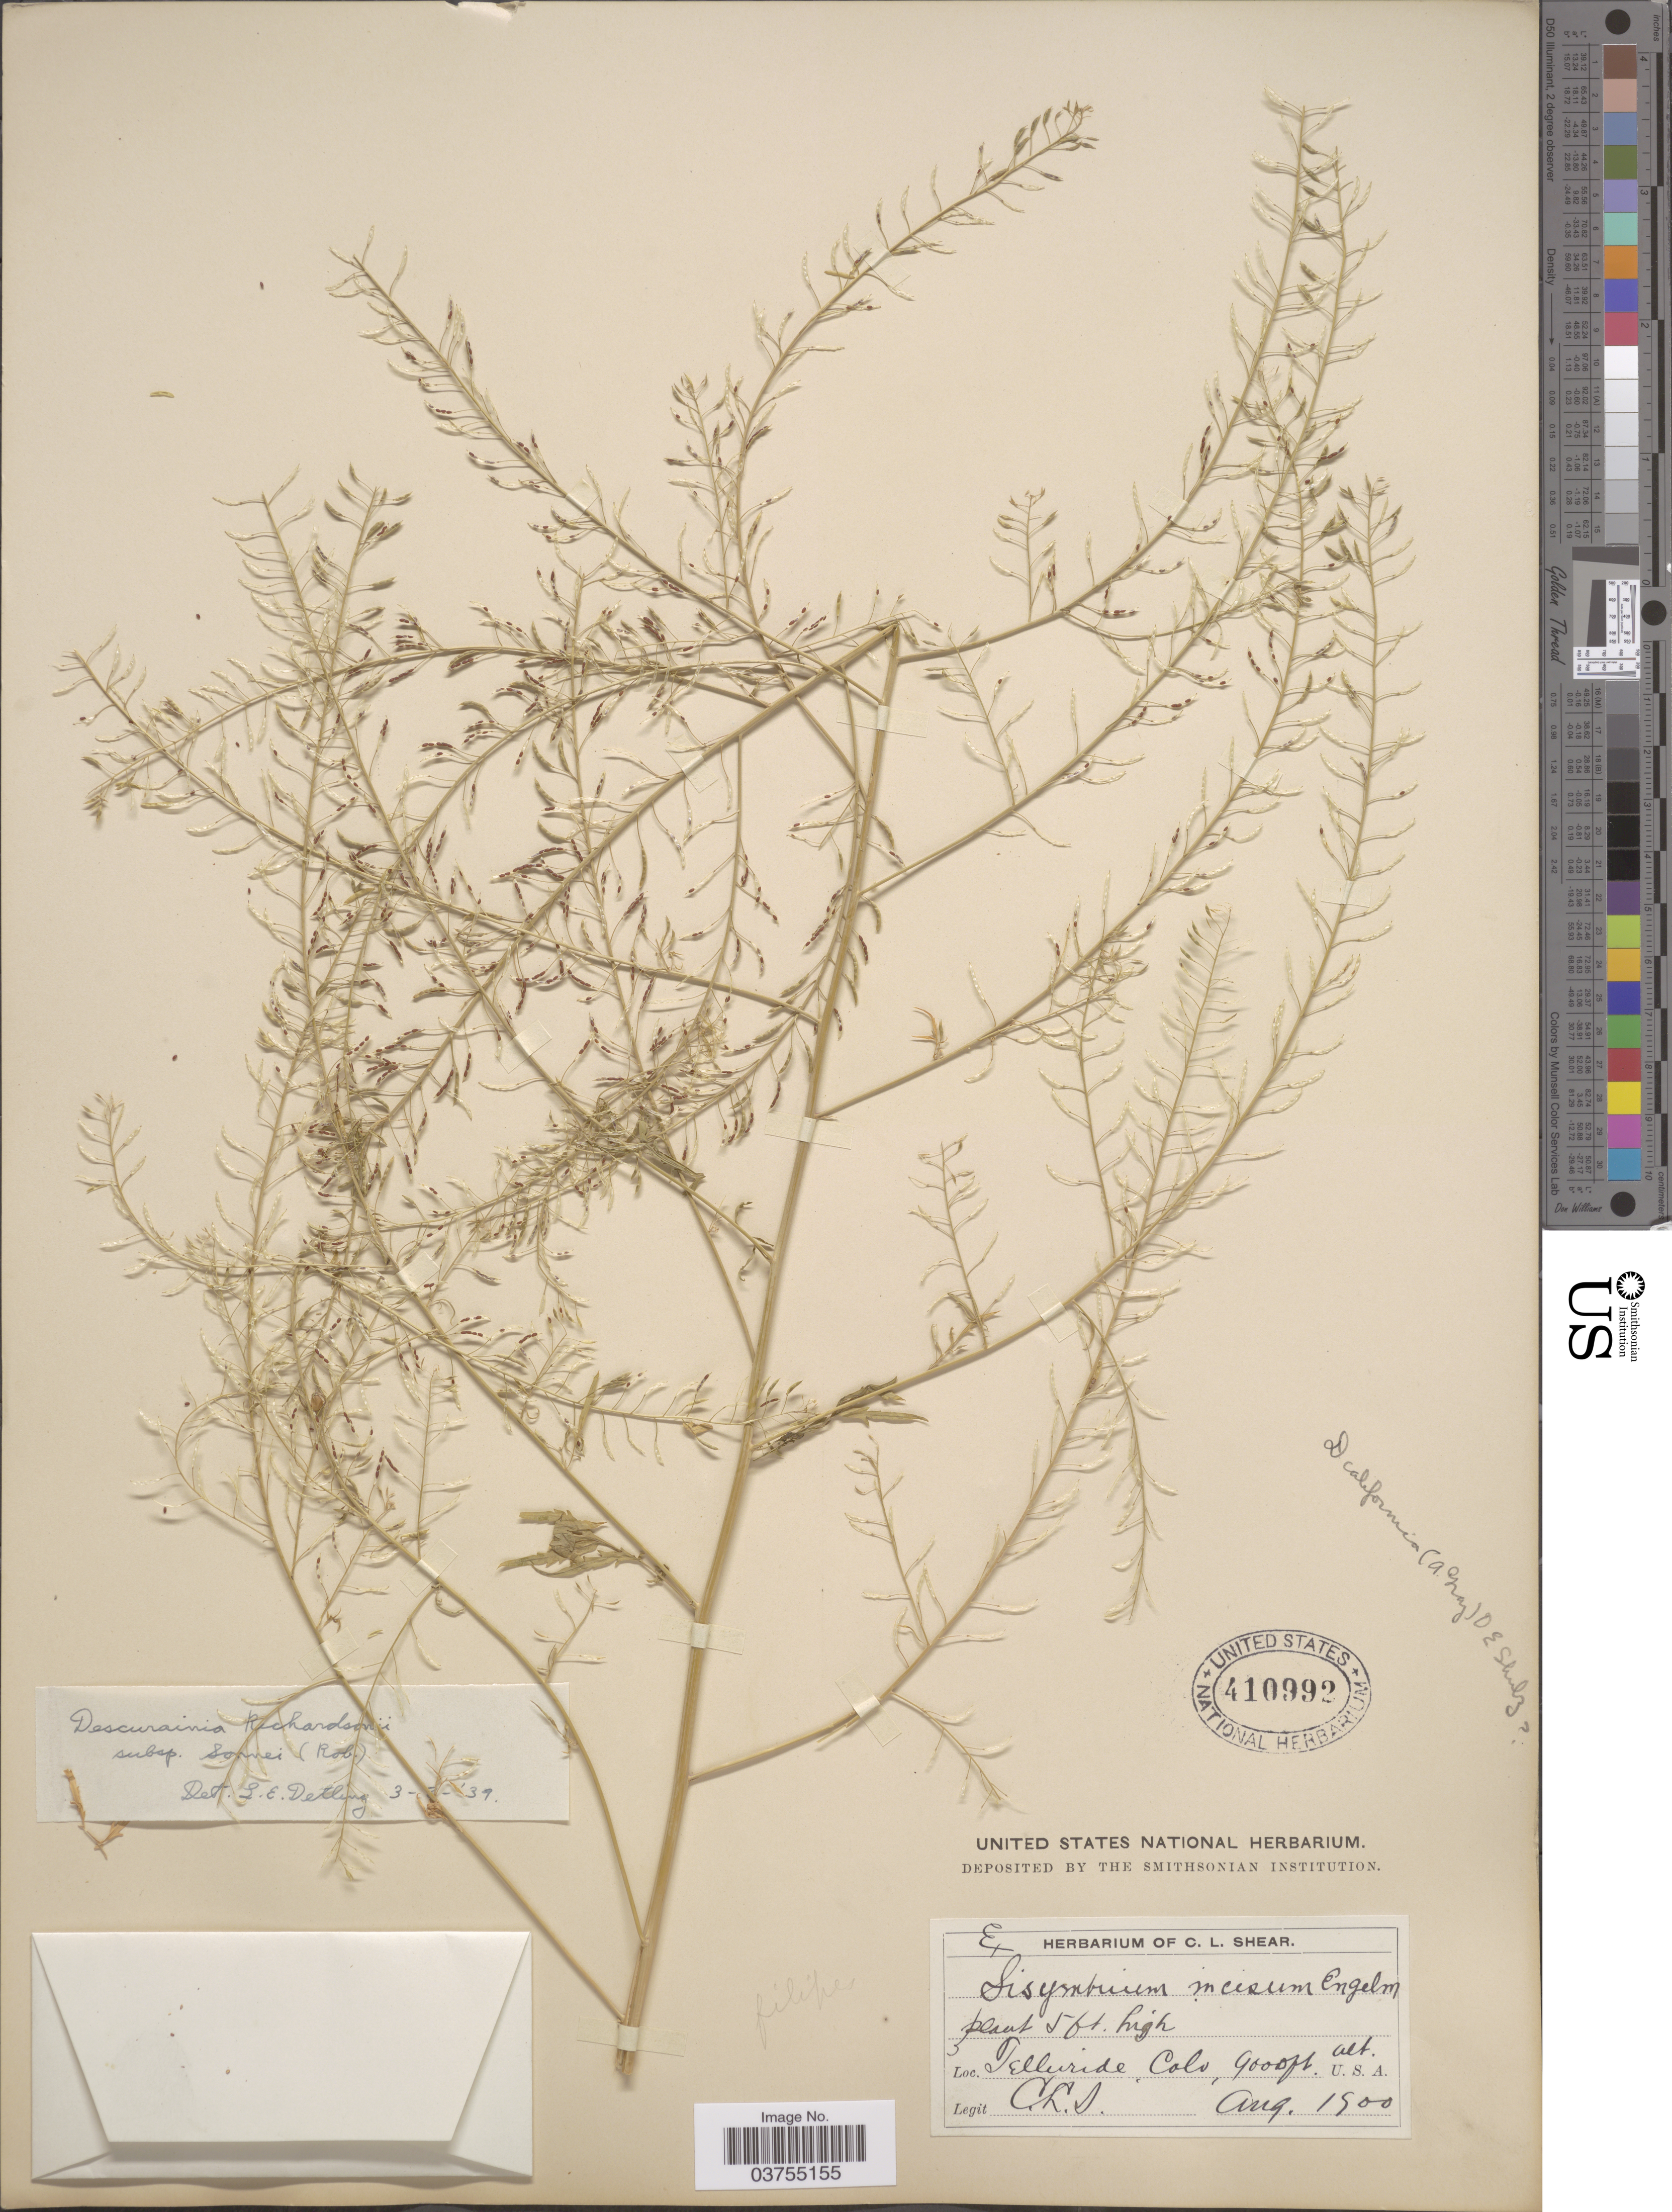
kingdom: Plantae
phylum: Tracheophyta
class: Magnoliopsida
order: Brassicales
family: Brassicaceae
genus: Descurainia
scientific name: Descurainia richardsonii subsp. incisa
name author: (Engelm. ex A. Gray) Detling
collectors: C. L. Shear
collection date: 1900-08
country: United States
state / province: Colorado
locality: Telluride.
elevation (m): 2743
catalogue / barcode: US 410992